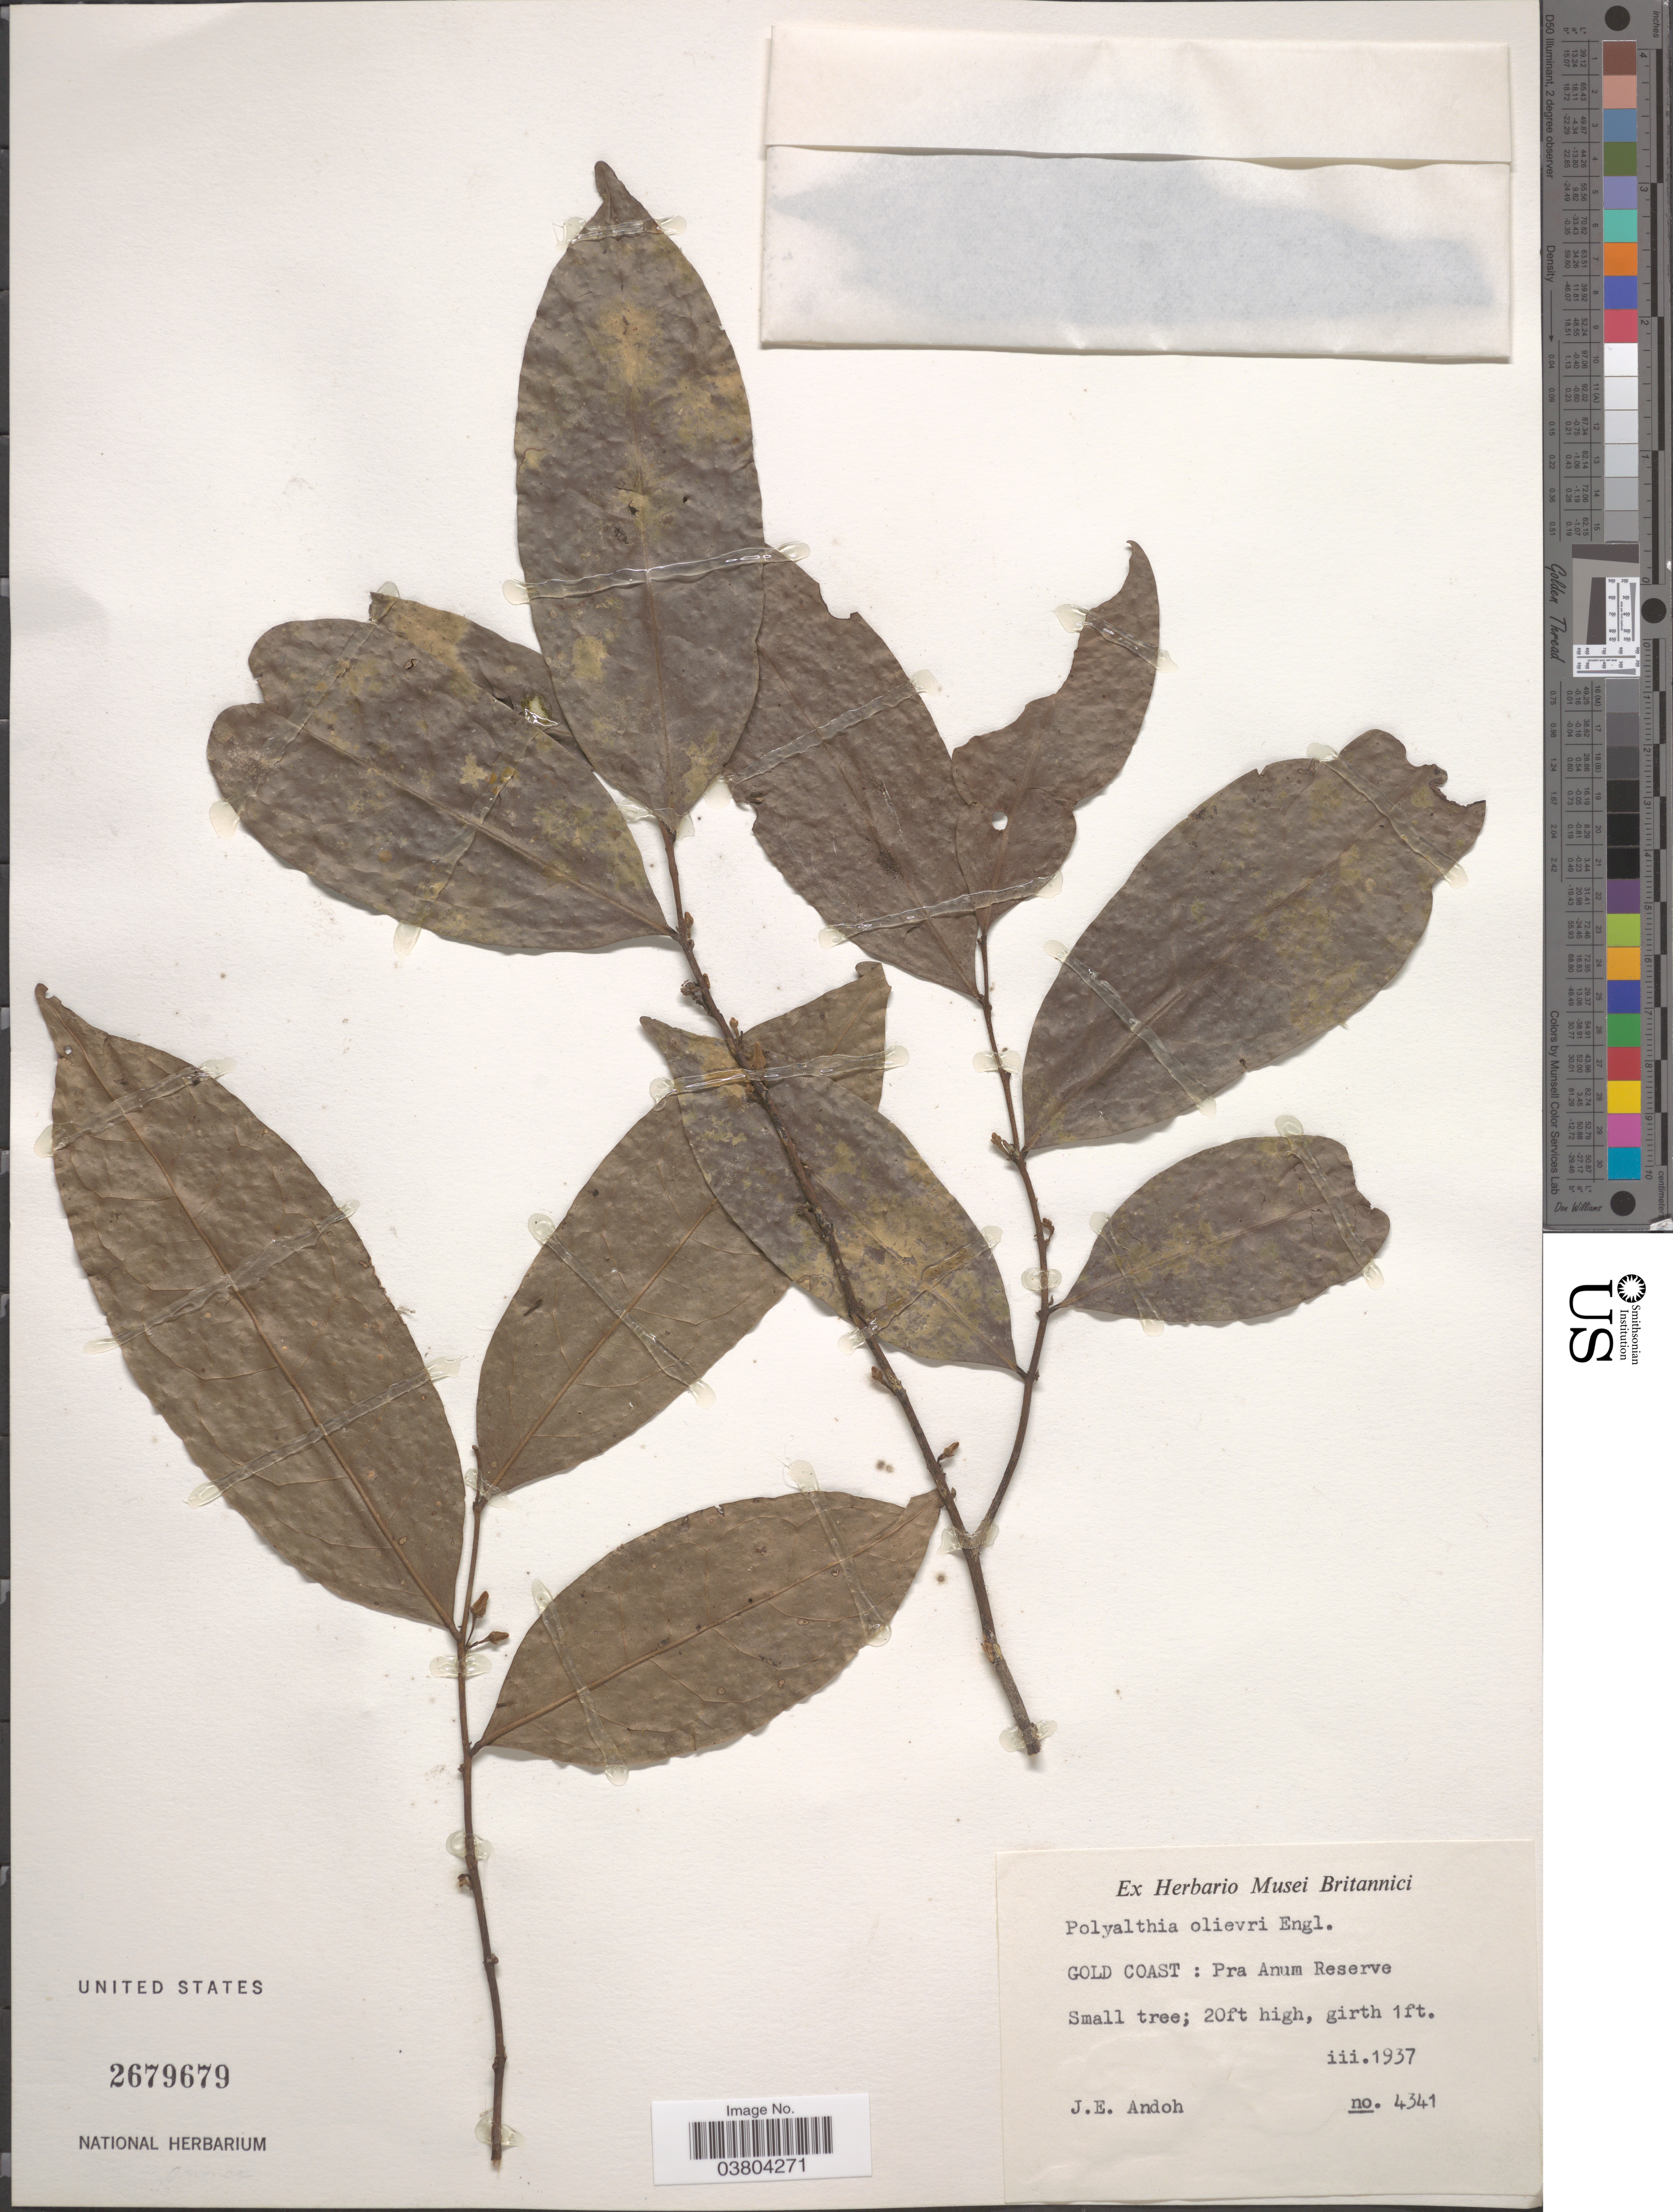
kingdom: Plantae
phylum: Tracheophyta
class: Magnoliopsida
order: Magnoliales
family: Annonaceae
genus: Greenwayodendron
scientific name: Greenwayodendron suaveolens var. gabonica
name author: (Engl. & Diels) Verdc.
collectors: J. Andoh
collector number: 4341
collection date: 1937-03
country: Ghana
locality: Gold Coast: Pra Anum Reserve.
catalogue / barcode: US 2679679